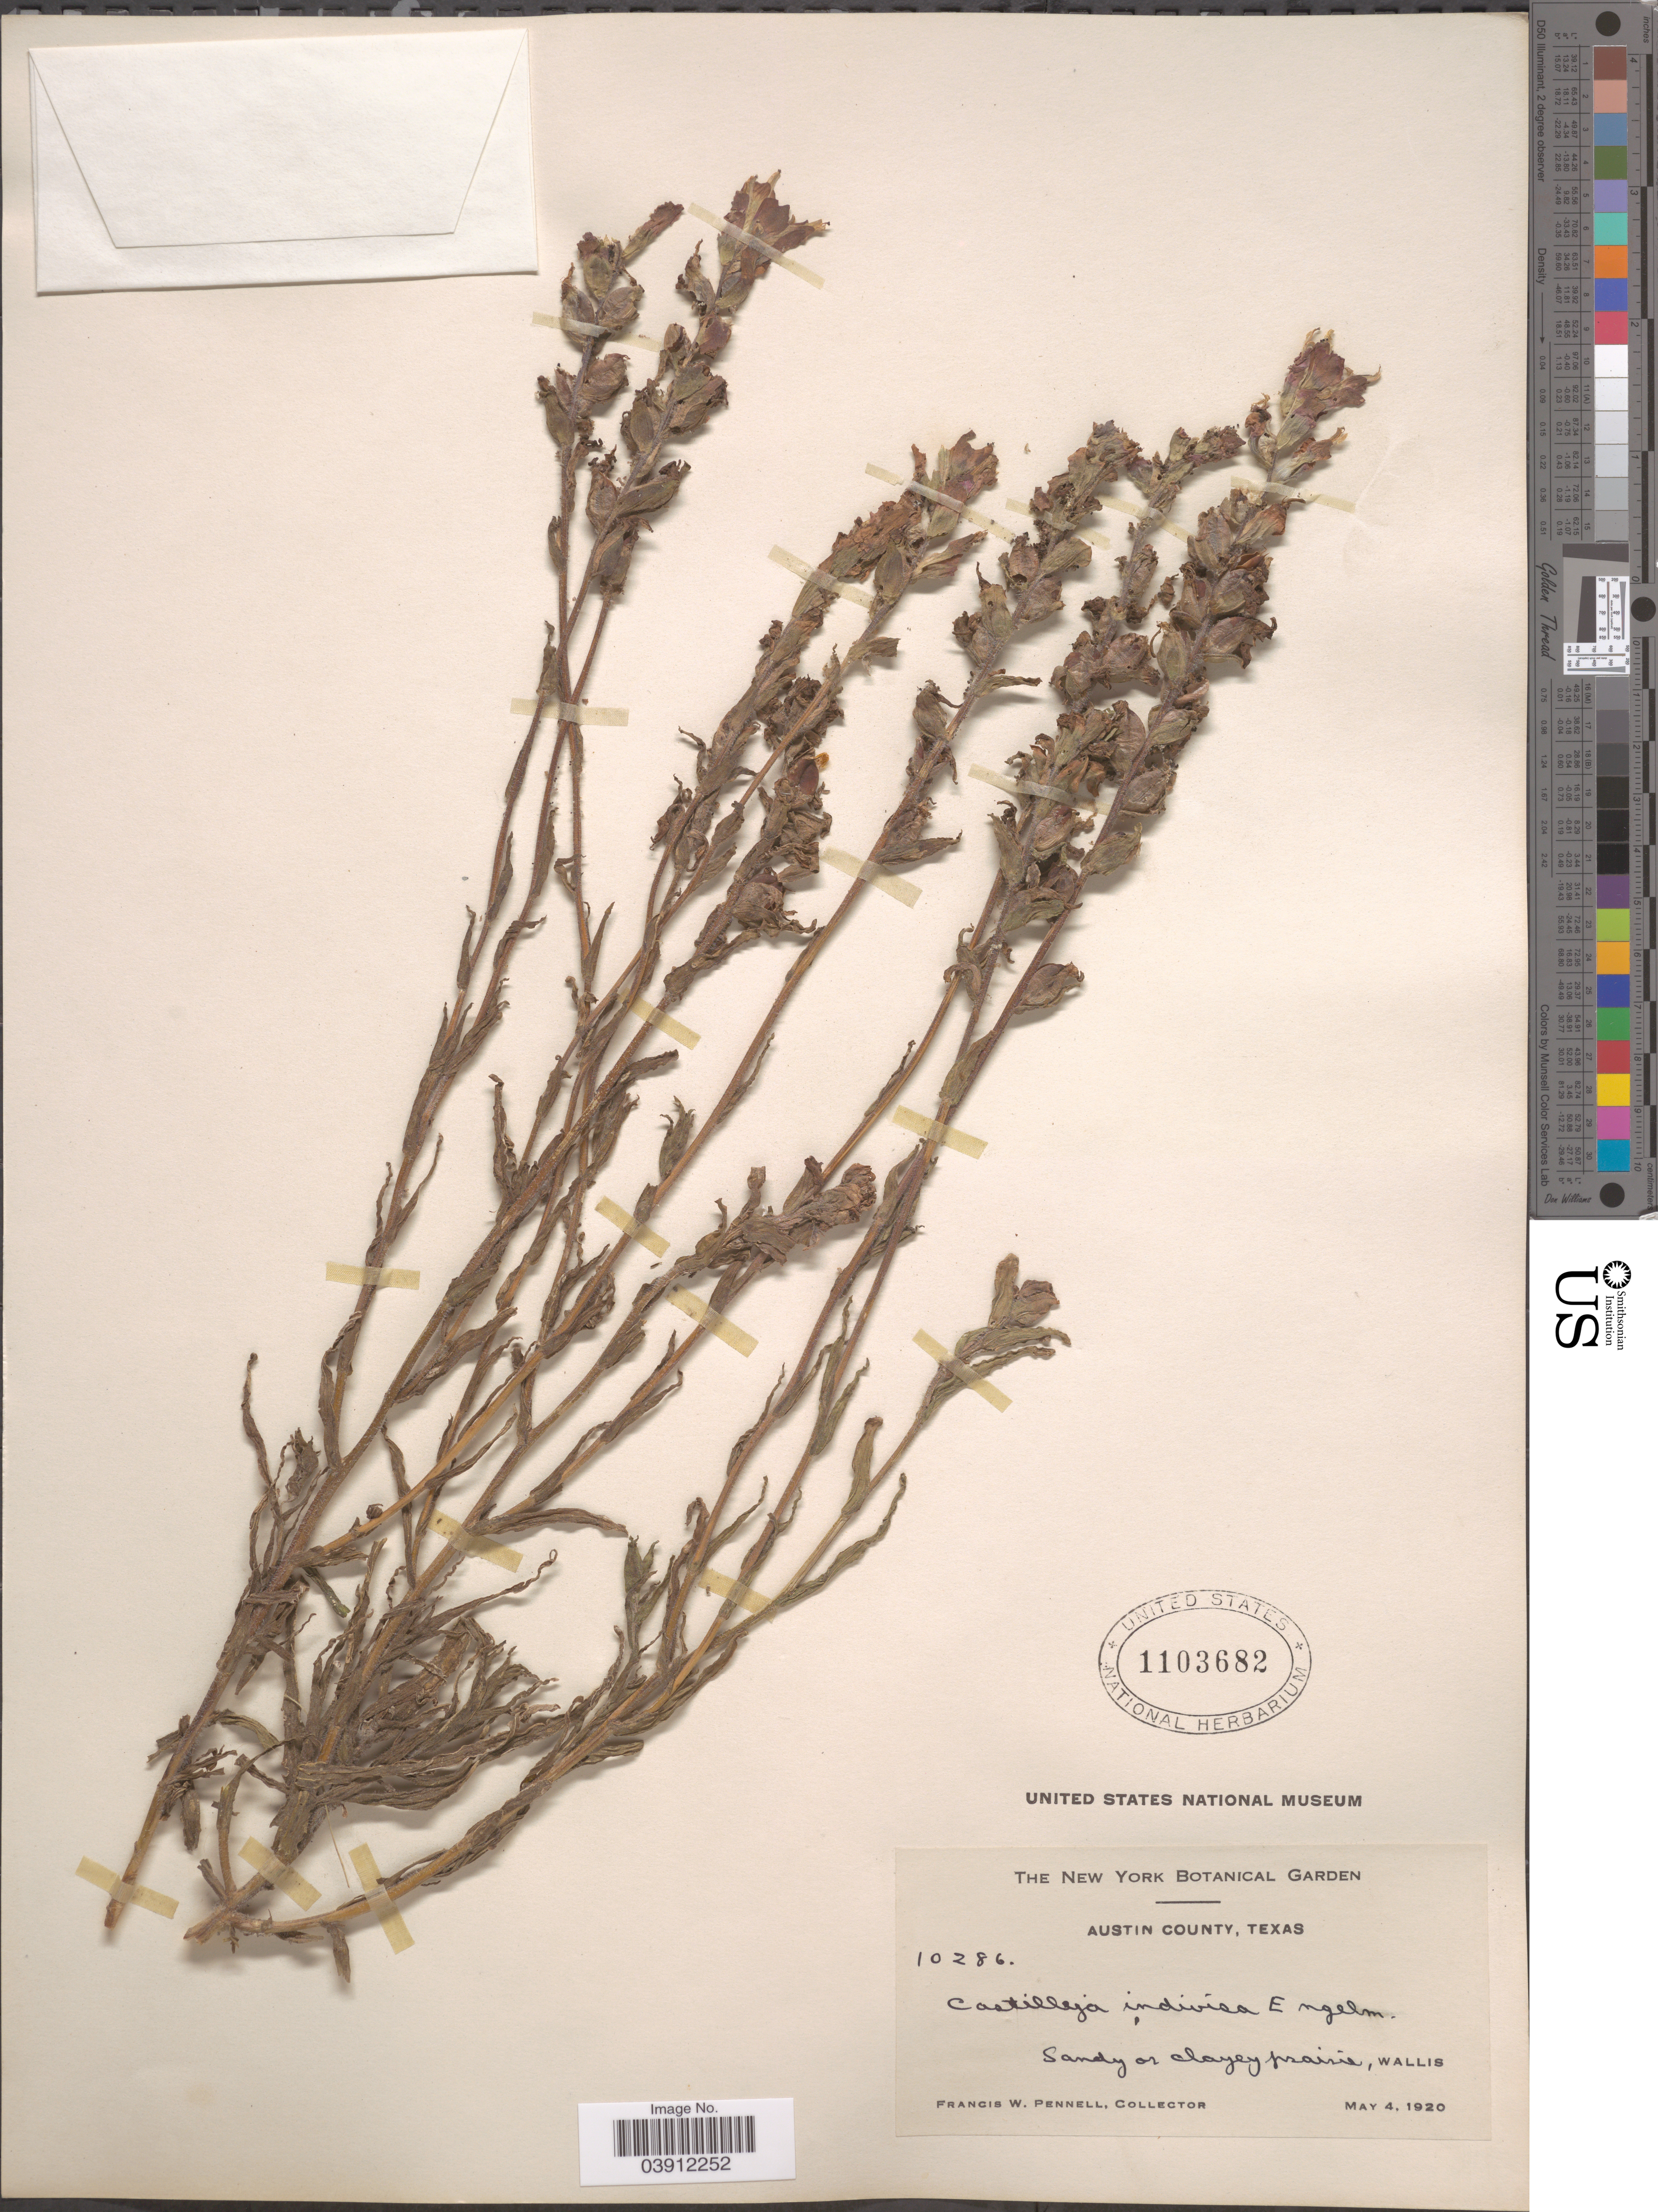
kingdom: Plantae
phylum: Tracheophyta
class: Magnoliopsida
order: Lamiales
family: Orobanchaceae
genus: Castilleja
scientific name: Castilleja indivisa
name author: Engelm. in Engelm. & A. Gray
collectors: F. W. Pennell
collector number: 10286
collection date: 1920-05-04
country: United States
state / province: Texas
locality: Austin County. Wallis.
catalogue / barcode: US 1103682